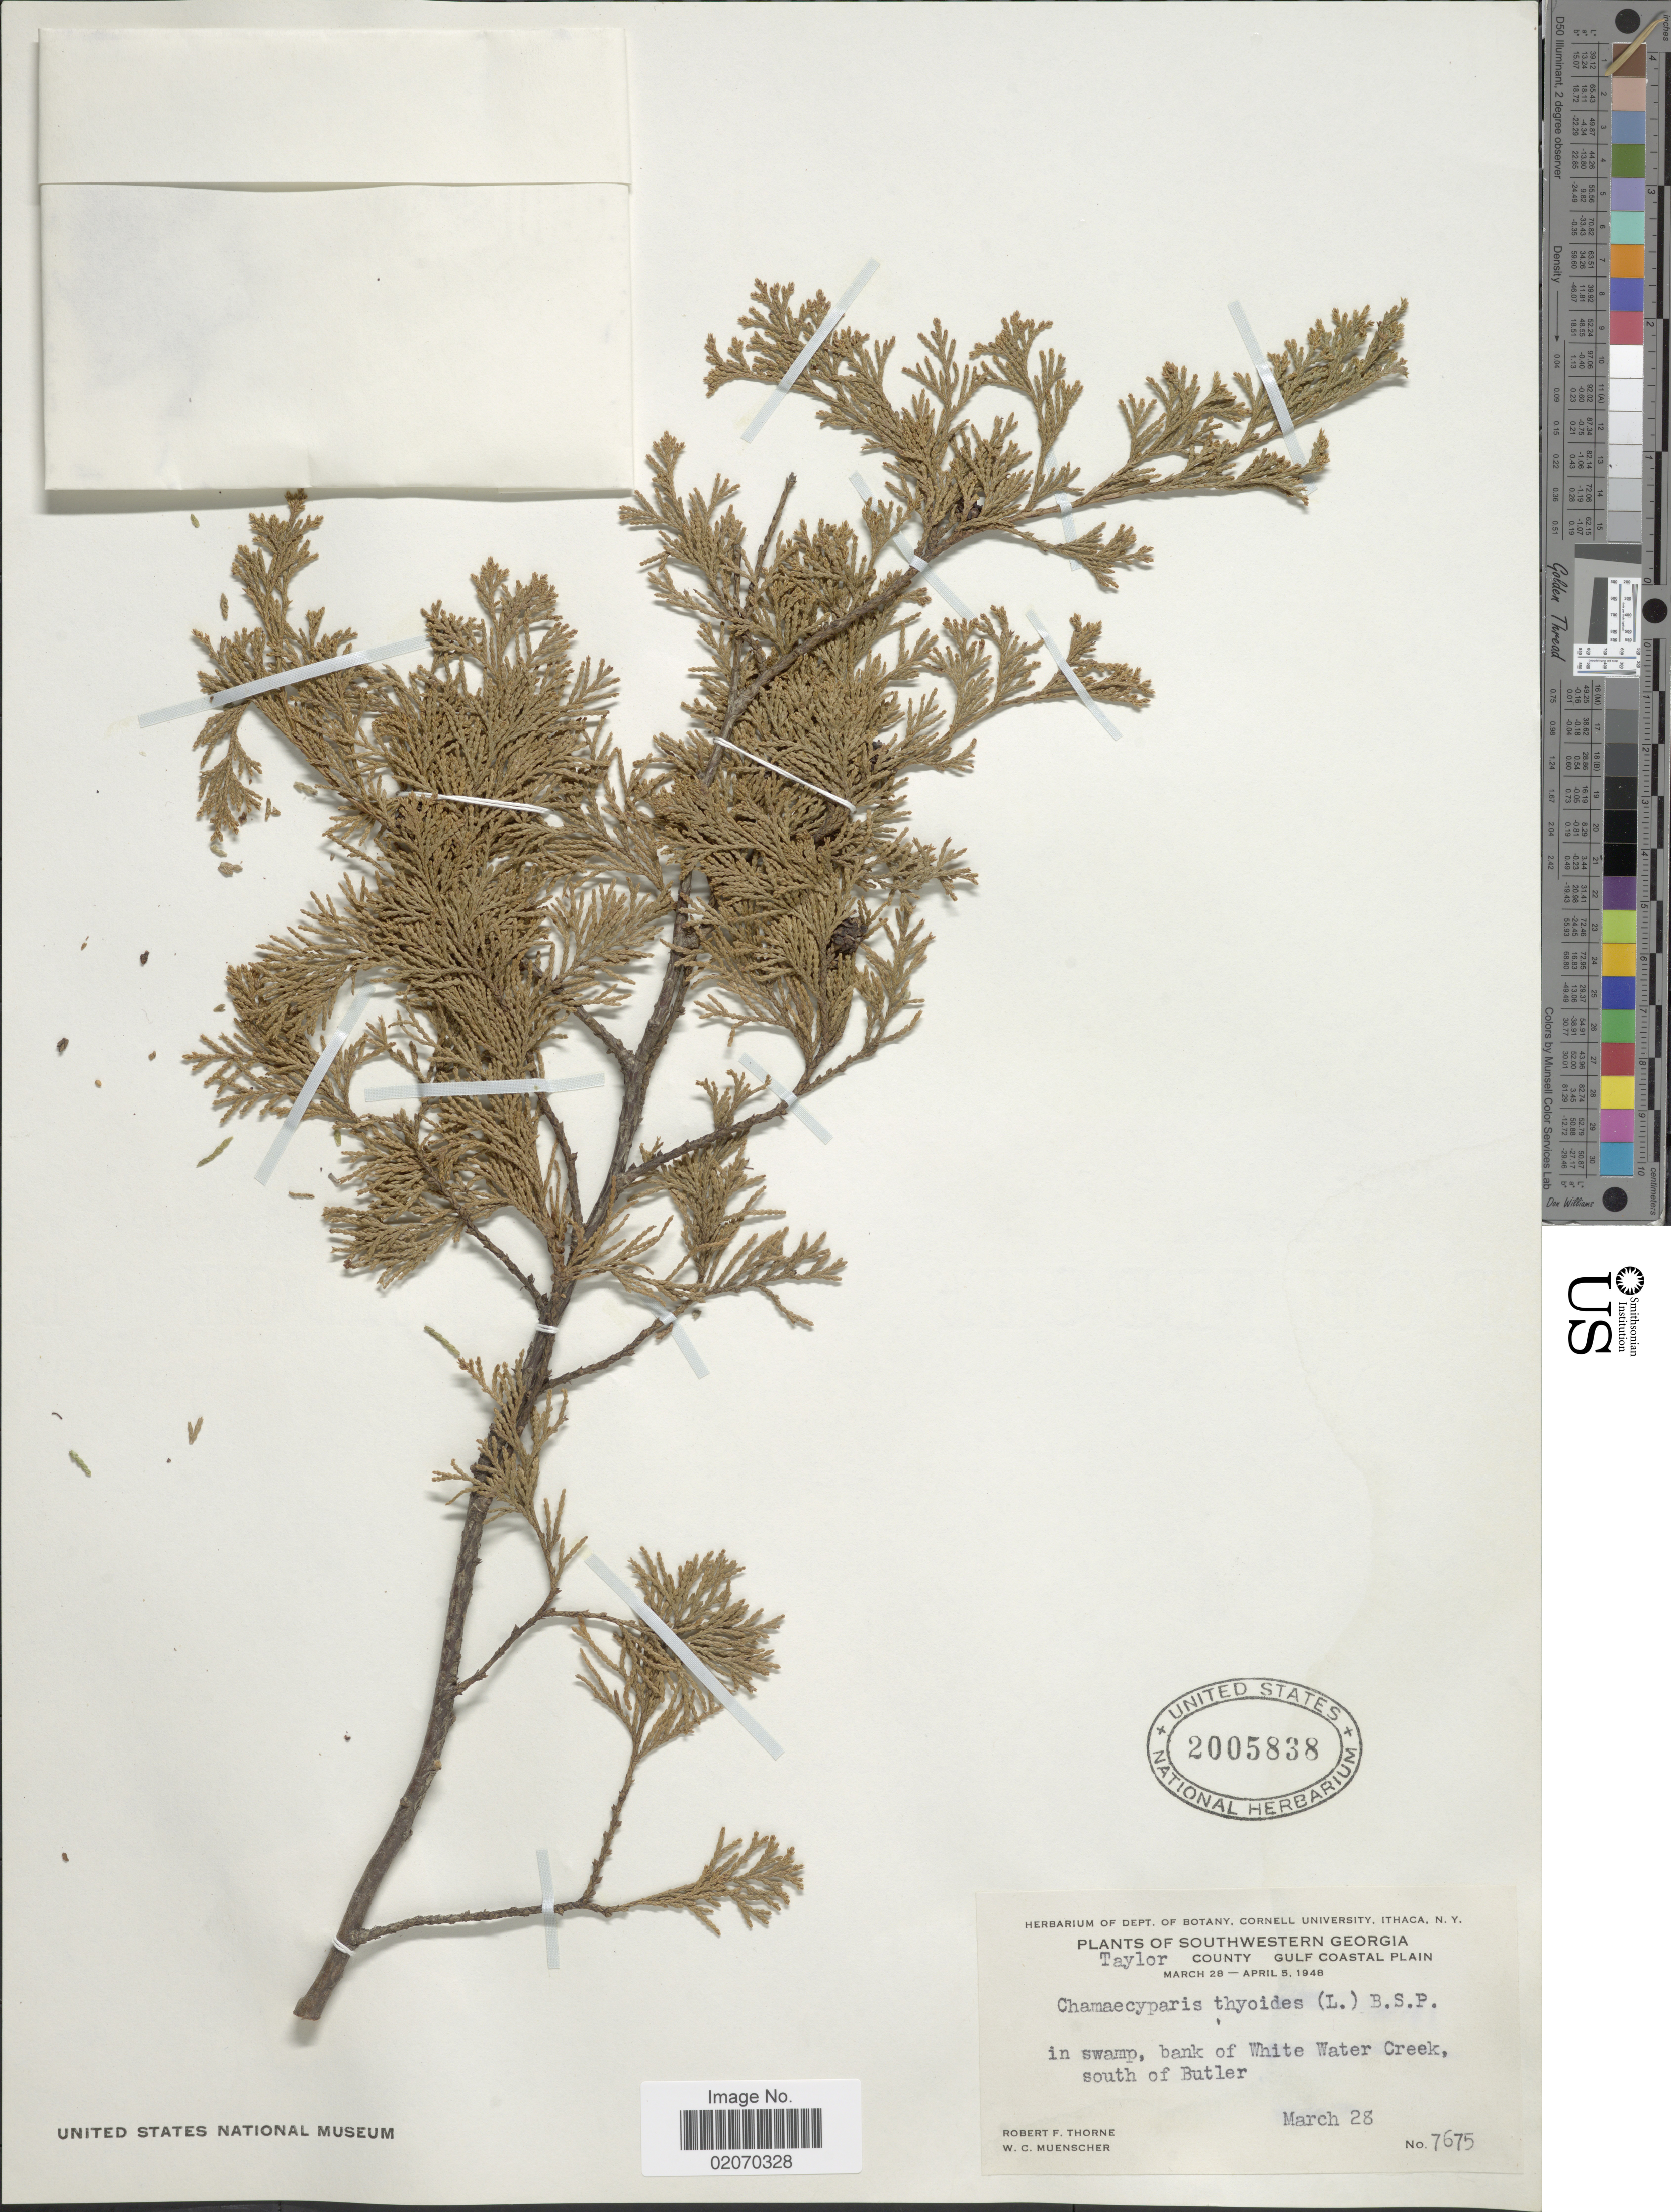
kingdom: Plantae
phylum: Tracheophyta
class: Pinopsida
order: Pinales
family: Cupressaceae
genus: Chamaecyparis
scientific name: Chamaecyparis thyoides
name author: (L.) Britton, Stearns & Poggenb.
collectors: R. F. Thorne & W. Muenscher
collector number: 7675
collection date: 1948-03-28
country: United States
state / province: Georgia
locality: Southwestern Georgia. Taylor County Gulf Coastal Plain. bank of White Water Creek, south of Butler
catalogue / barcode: US 2005838